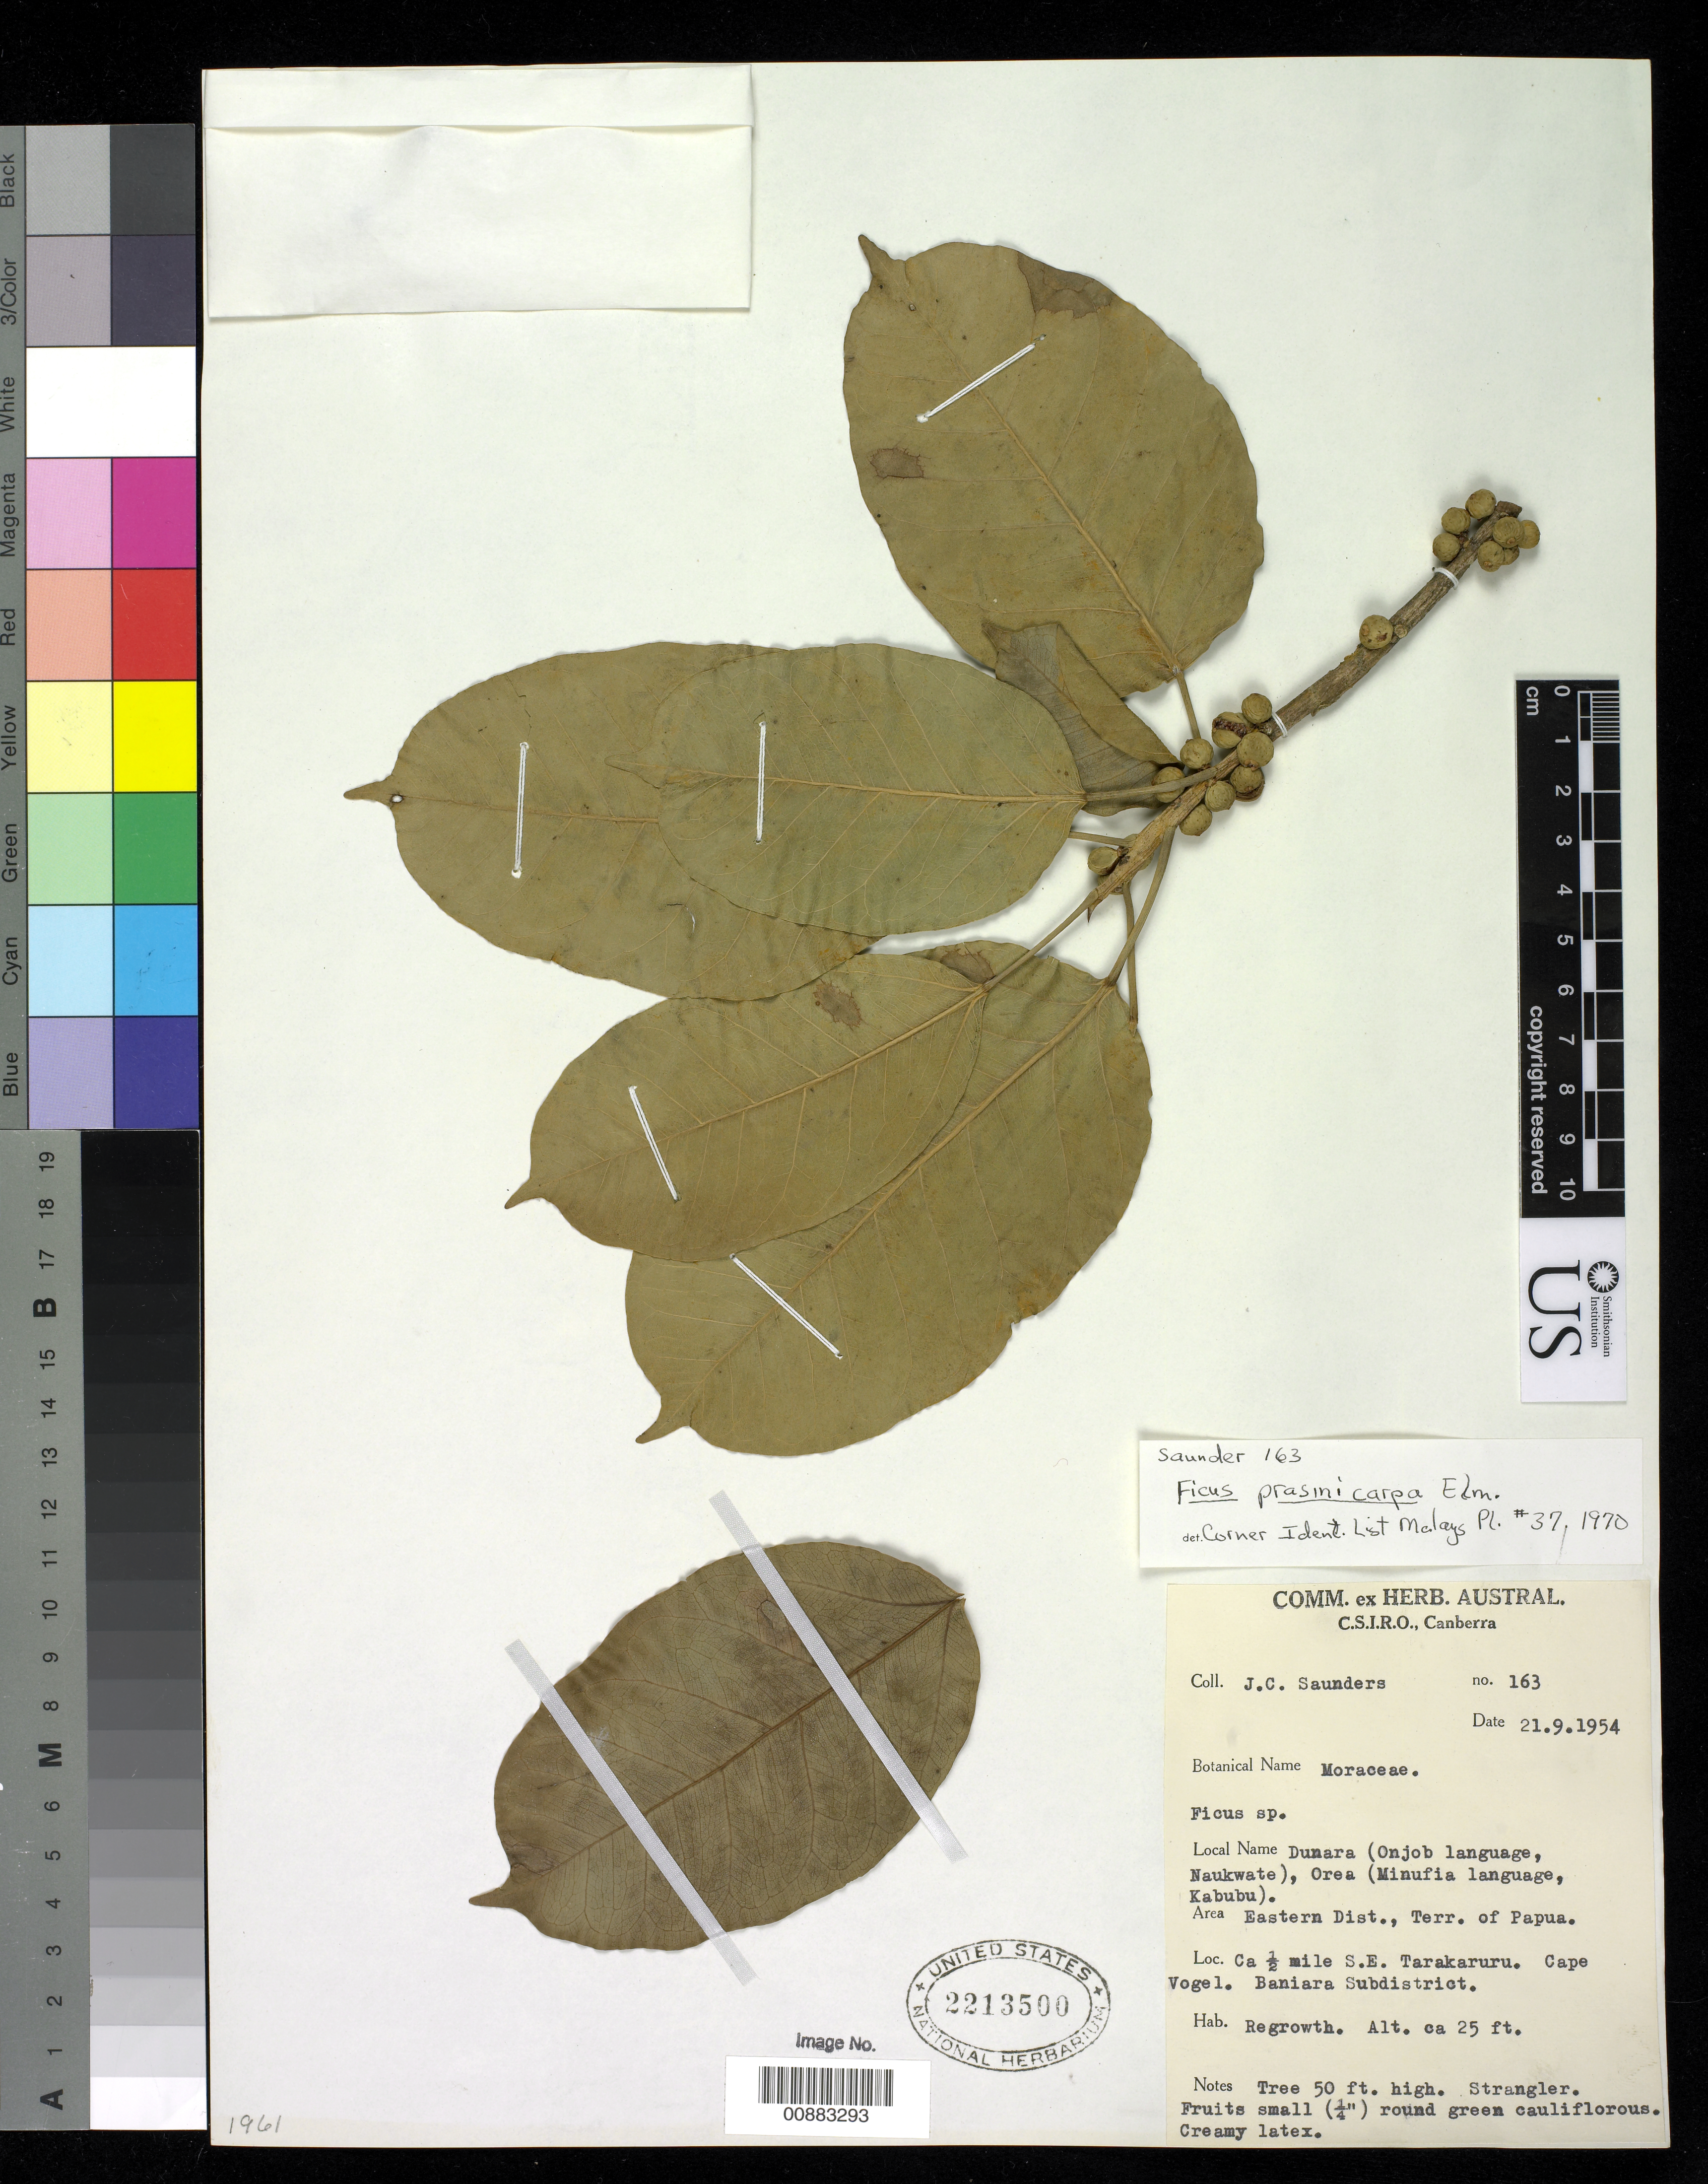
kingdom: Plantae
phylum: Tracheophyta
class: Magnoliopsida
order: Rosales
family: Moraceae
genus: Ficus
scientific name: Ficus prasinicarpa Elmer, nom. inval.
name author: Elmer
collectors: J. C. Saunders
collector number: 163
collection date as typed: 21 Sep 1954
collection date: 1954-09-21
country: Papua New Guinea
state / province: Milne Bay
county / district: Baniara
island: New Guinea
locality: Eastern Dist., Terr. Of Papua. Ca 1/2 mile S.E. Tarakaruru. Cape Vogel, Baniara Subdistrict.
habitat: Regrowth.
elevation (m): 8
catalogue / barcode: US 2213500